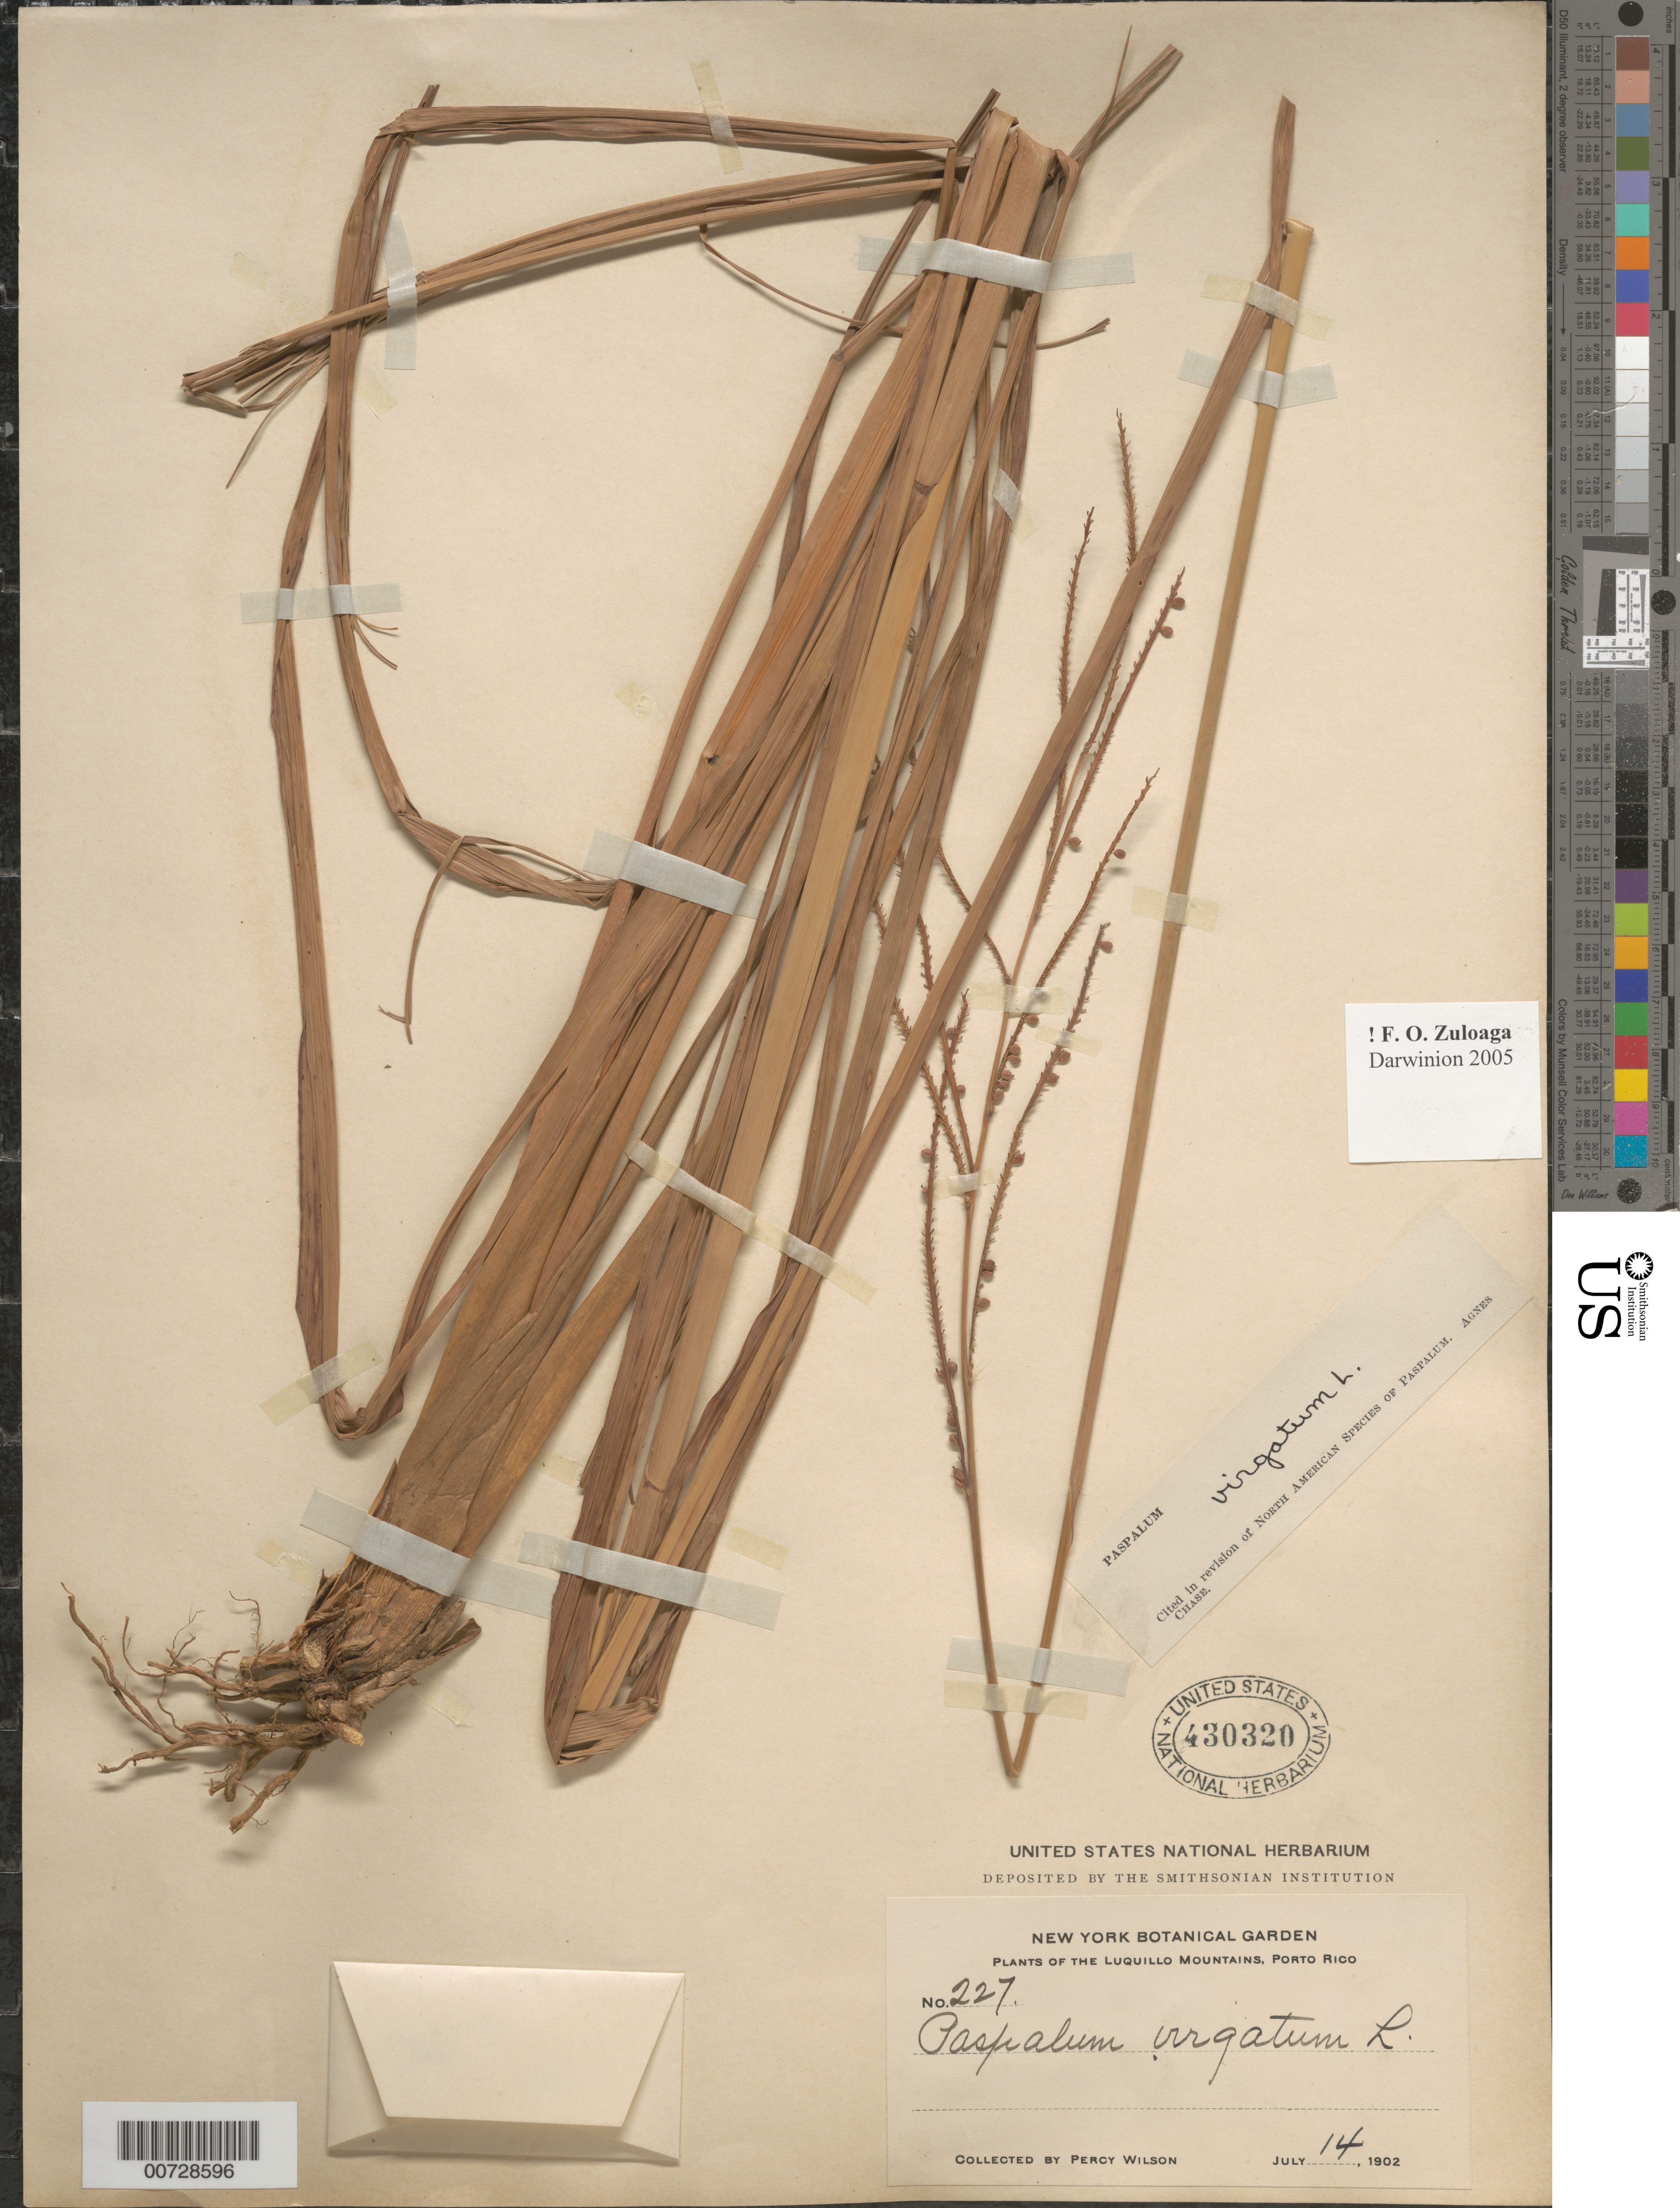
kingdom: Plantae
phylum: Tracheophyta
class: Liliopsida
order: Poales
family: Poaceae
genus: Paspalum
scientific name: Paspalum virgatum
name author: L.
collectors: P. Wilson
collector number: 227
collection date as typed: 14 Jul 1902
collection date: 1902-07-14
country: Puerto Rico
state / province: Luquillo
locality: Luquillo Mts.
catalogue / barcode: US 430320